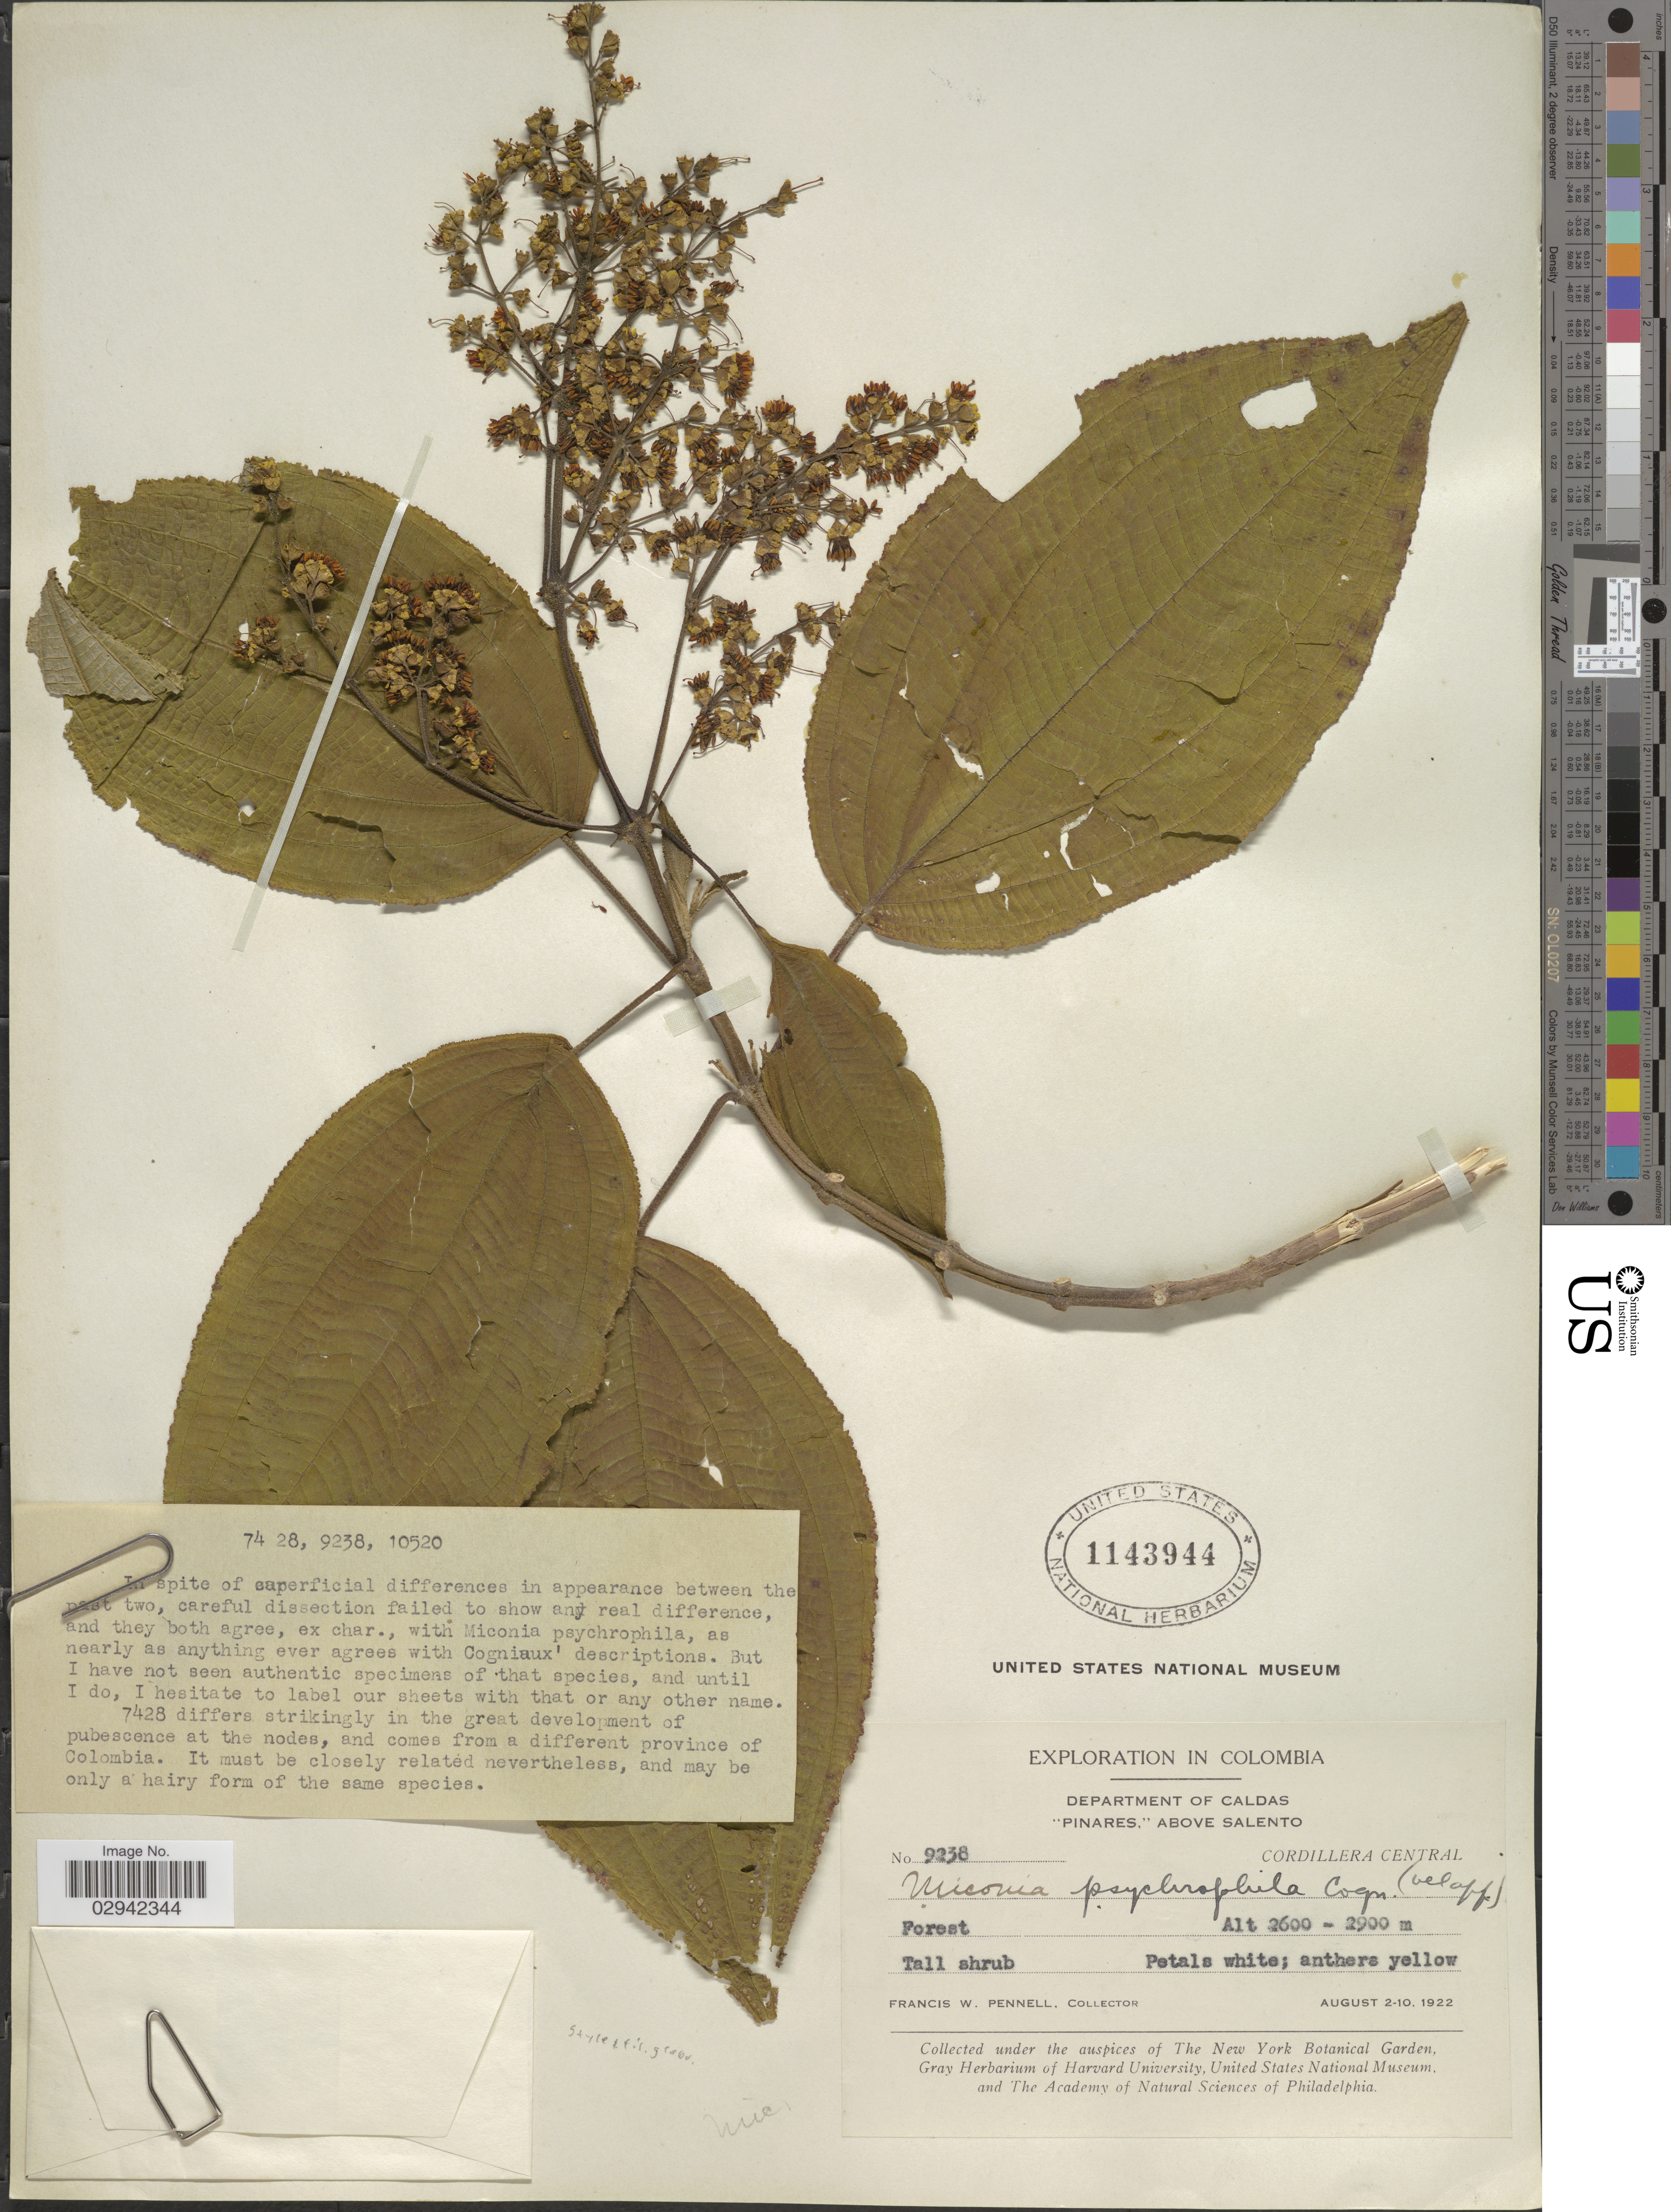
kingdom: Plantae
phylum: Tracheophyta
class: Magnoliopsida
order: Myrtales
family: Melastomataceae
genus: Miconia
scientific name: Miconia psychrophila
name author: Naudin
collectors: F. W. Pennell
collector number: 9238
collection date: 1922-08-02/1922-08-10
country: Colombia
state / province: Caldas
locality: Department of Caldas, "Pinares" above Salento, Cordillera Central.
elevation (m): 2600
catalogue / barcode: US 1143944